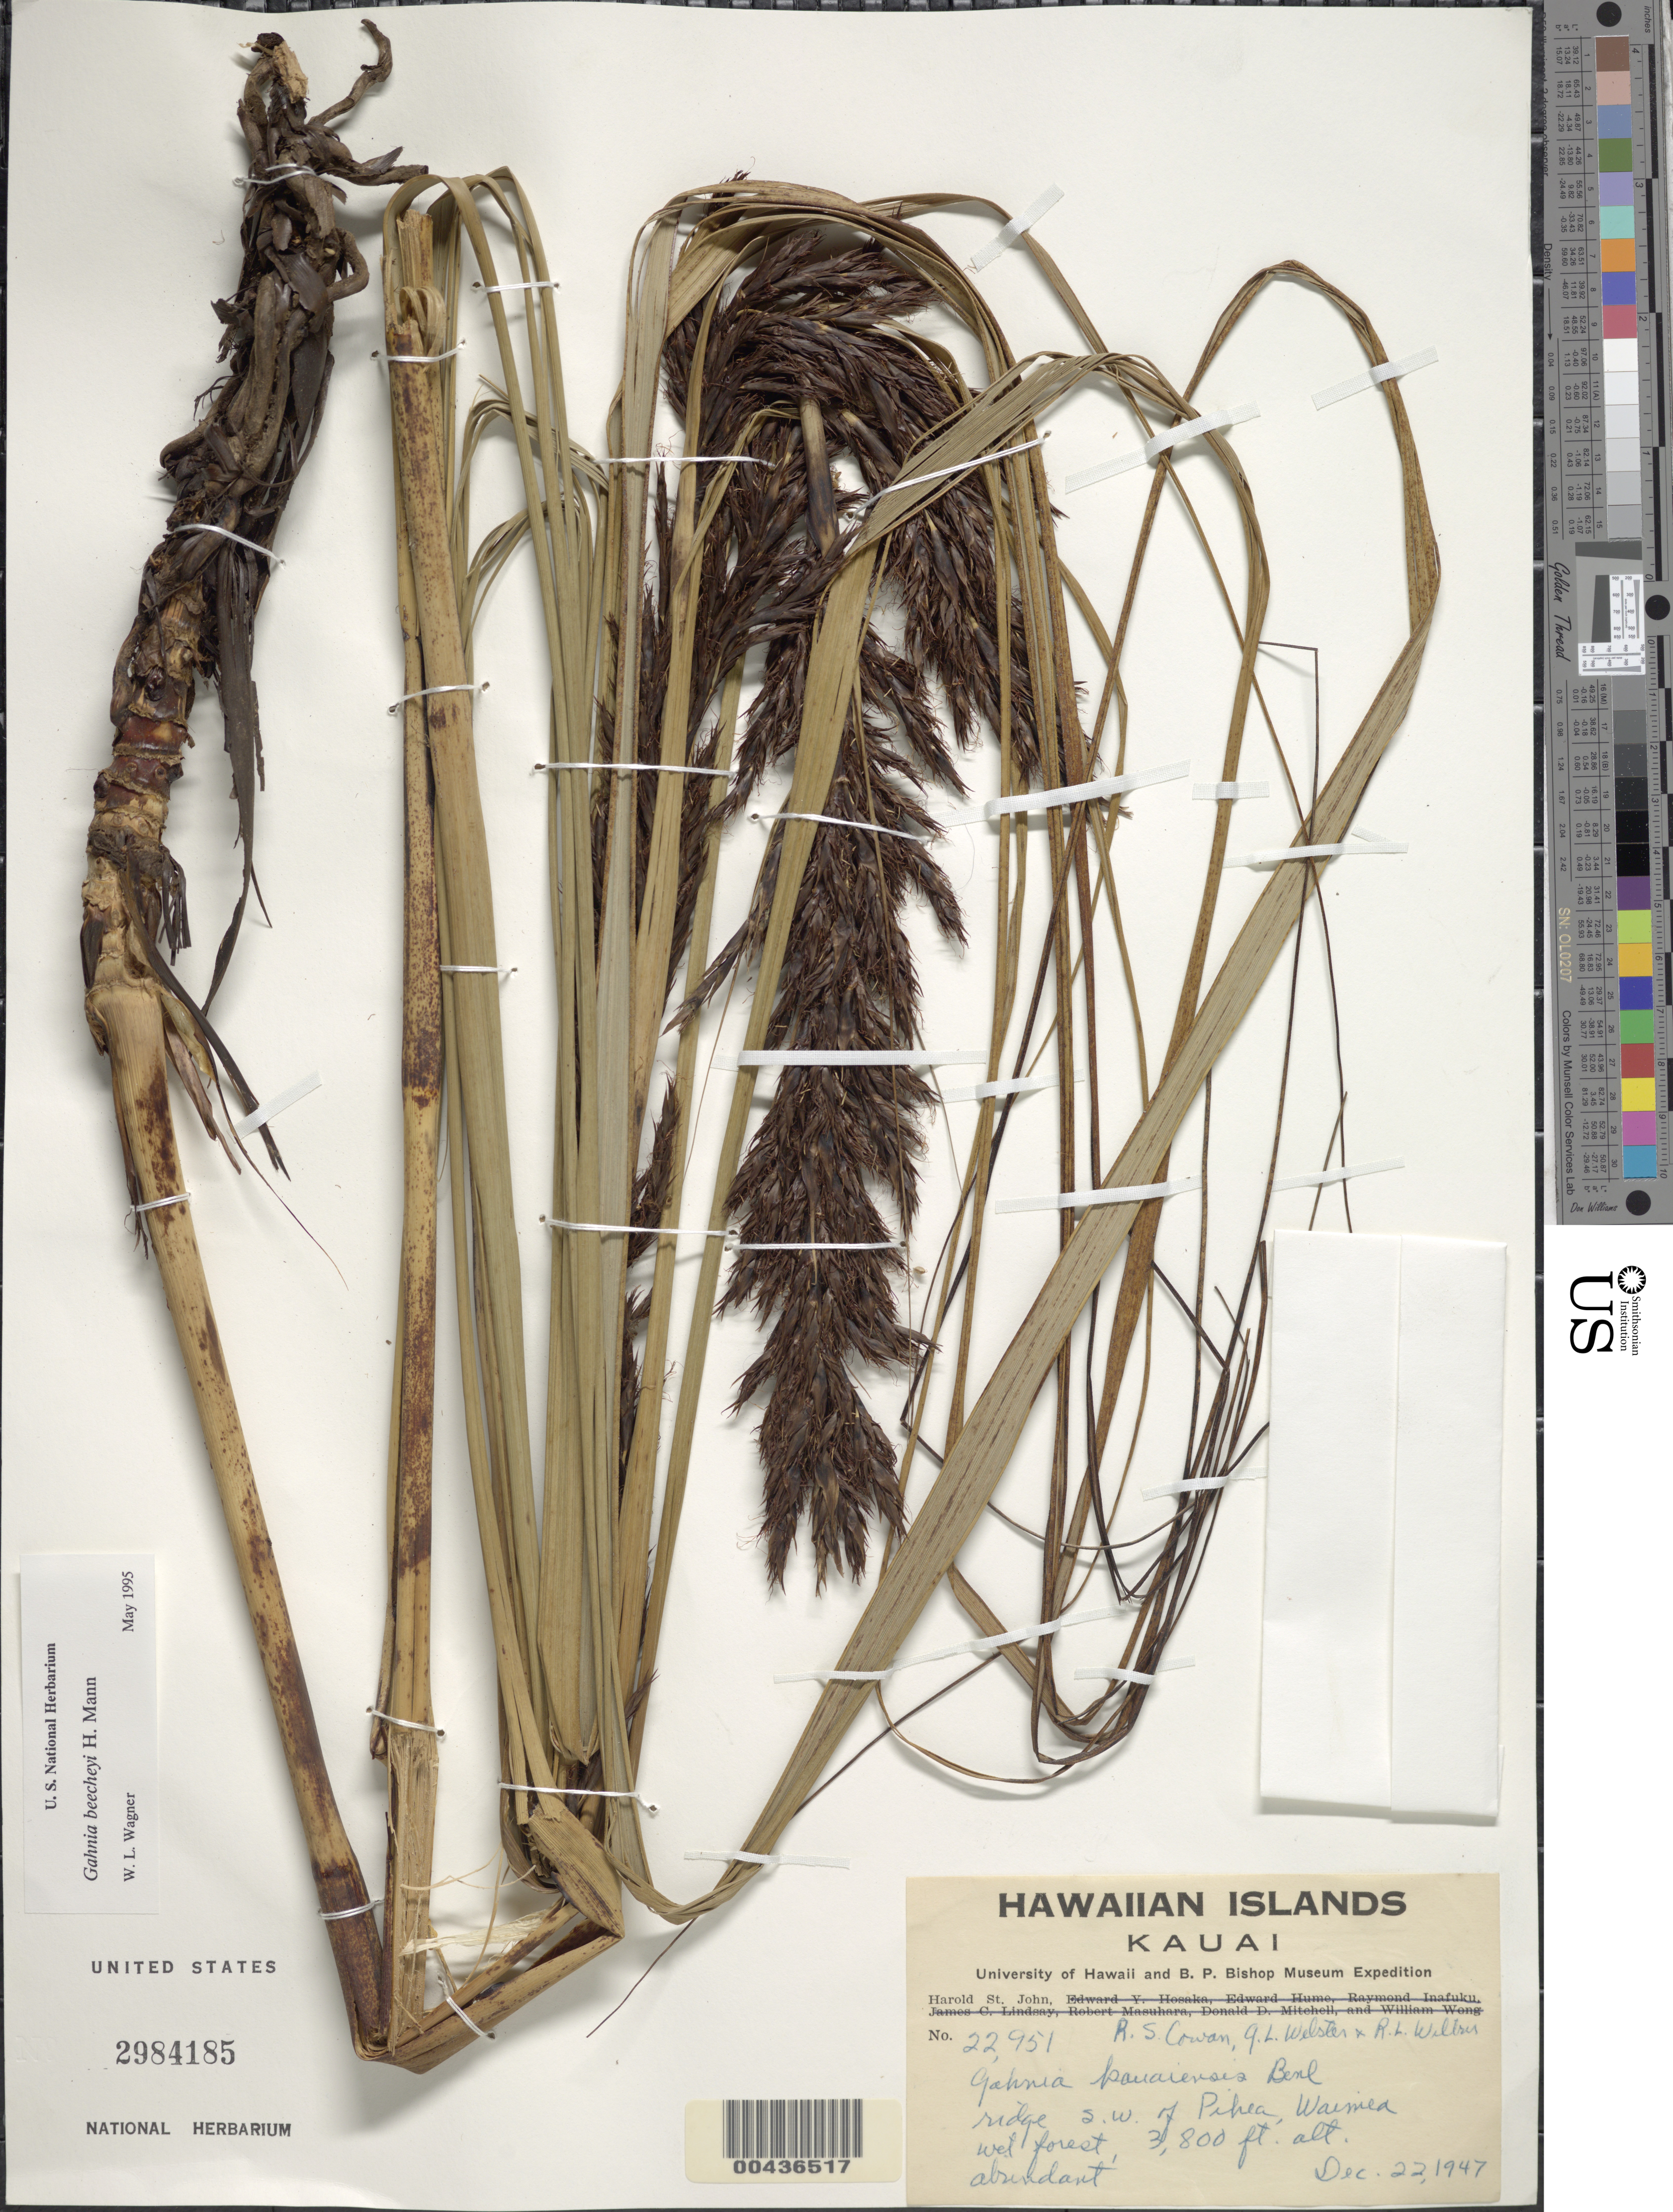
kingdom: Plantae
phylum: Tracheophyta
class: Liliopsida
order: Poales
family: Cyperaceae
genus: Gahnia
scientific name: Gahnia beecheyi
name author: H. Mann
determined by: Wagner, W. L., (BOT), Smithsonian Institution - National Museum of Natural History (UNITED STATES)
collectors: H. St. John, R. S. Cowan, G. L. Webster & R. L. Wilbur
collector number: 22951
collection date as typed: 22 Dec 1947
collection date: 1947-12-22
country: United States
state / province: Hawaii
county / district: Kauai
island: Kaua'i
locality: ridge SW of Pihea, Waimea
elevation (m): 1219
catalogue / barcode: US 2984185